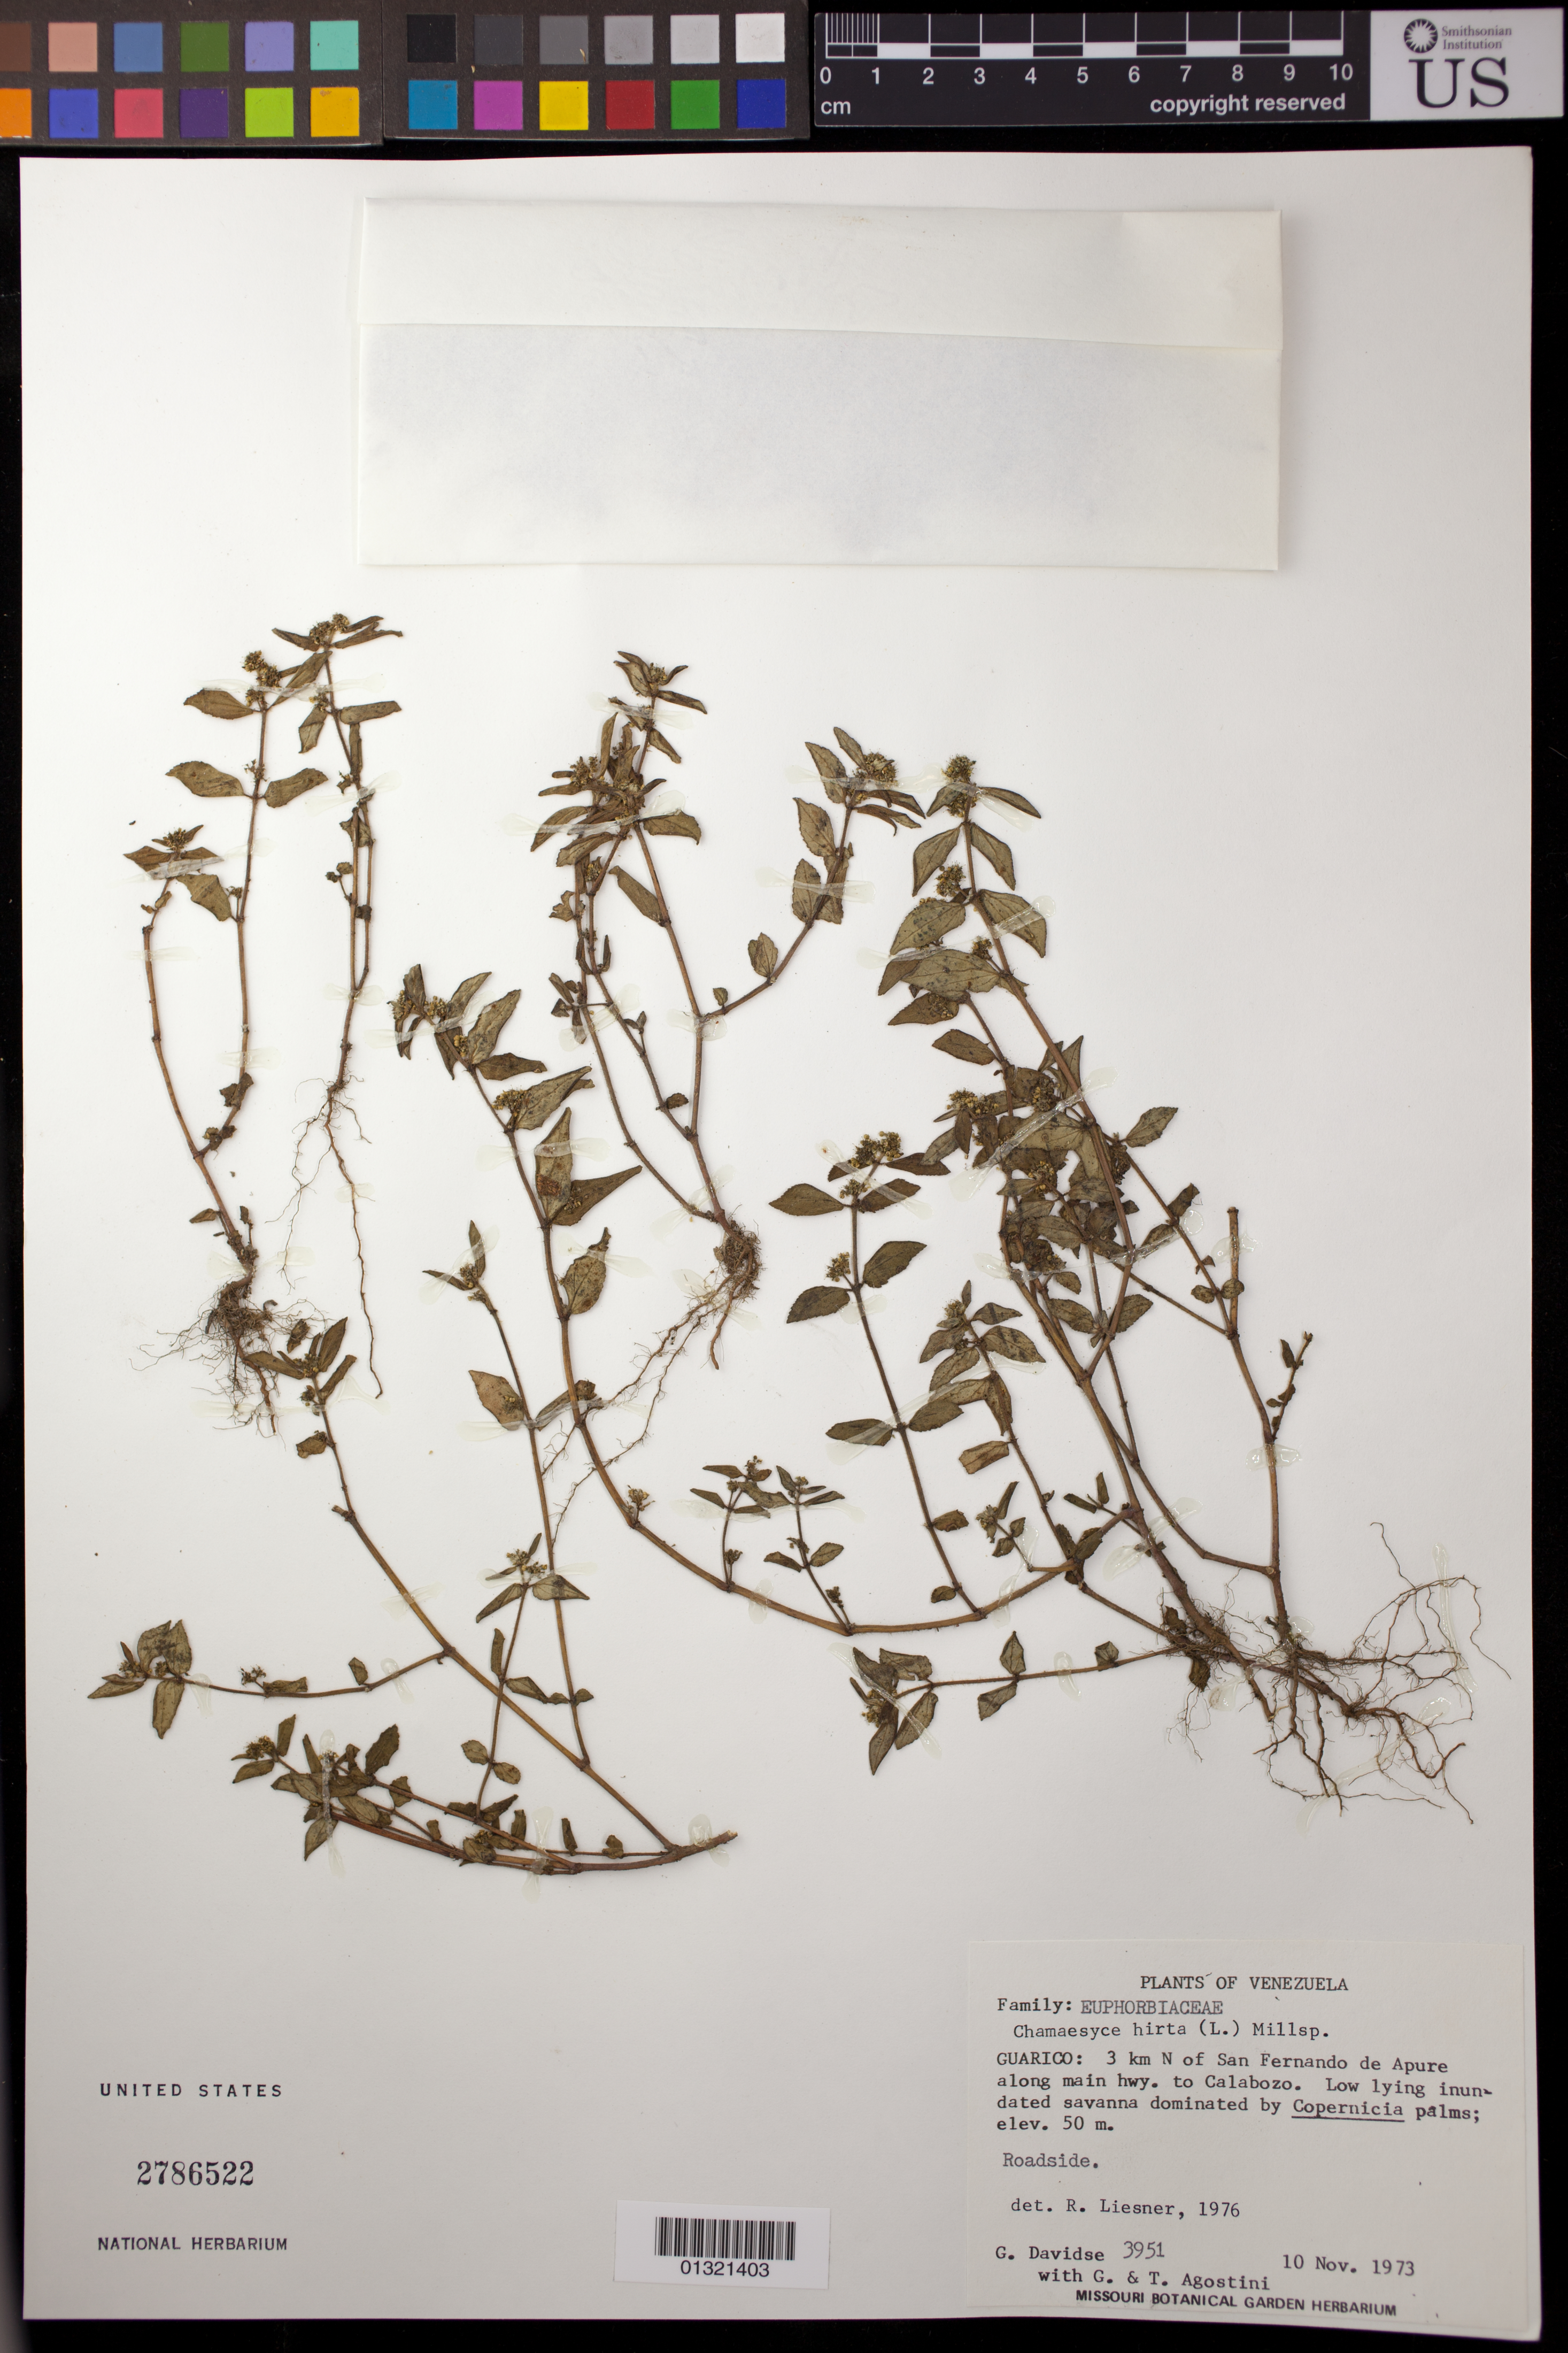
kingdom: Plantae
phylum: Tracheophyta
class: Magnoliopsida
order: Malpighiales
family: Euphorbiaceae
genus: Euphorbia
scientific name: Euphorbia hirta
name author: L.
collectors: G. Davidse, G. Agostini & T. Agostini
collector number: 3951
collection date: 1973-11-10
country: Venezuela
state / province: Guárico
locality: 3 km N of San Fernando de Apure along main hwy. to Calabozo.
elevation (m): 50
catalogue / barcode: US 2786522